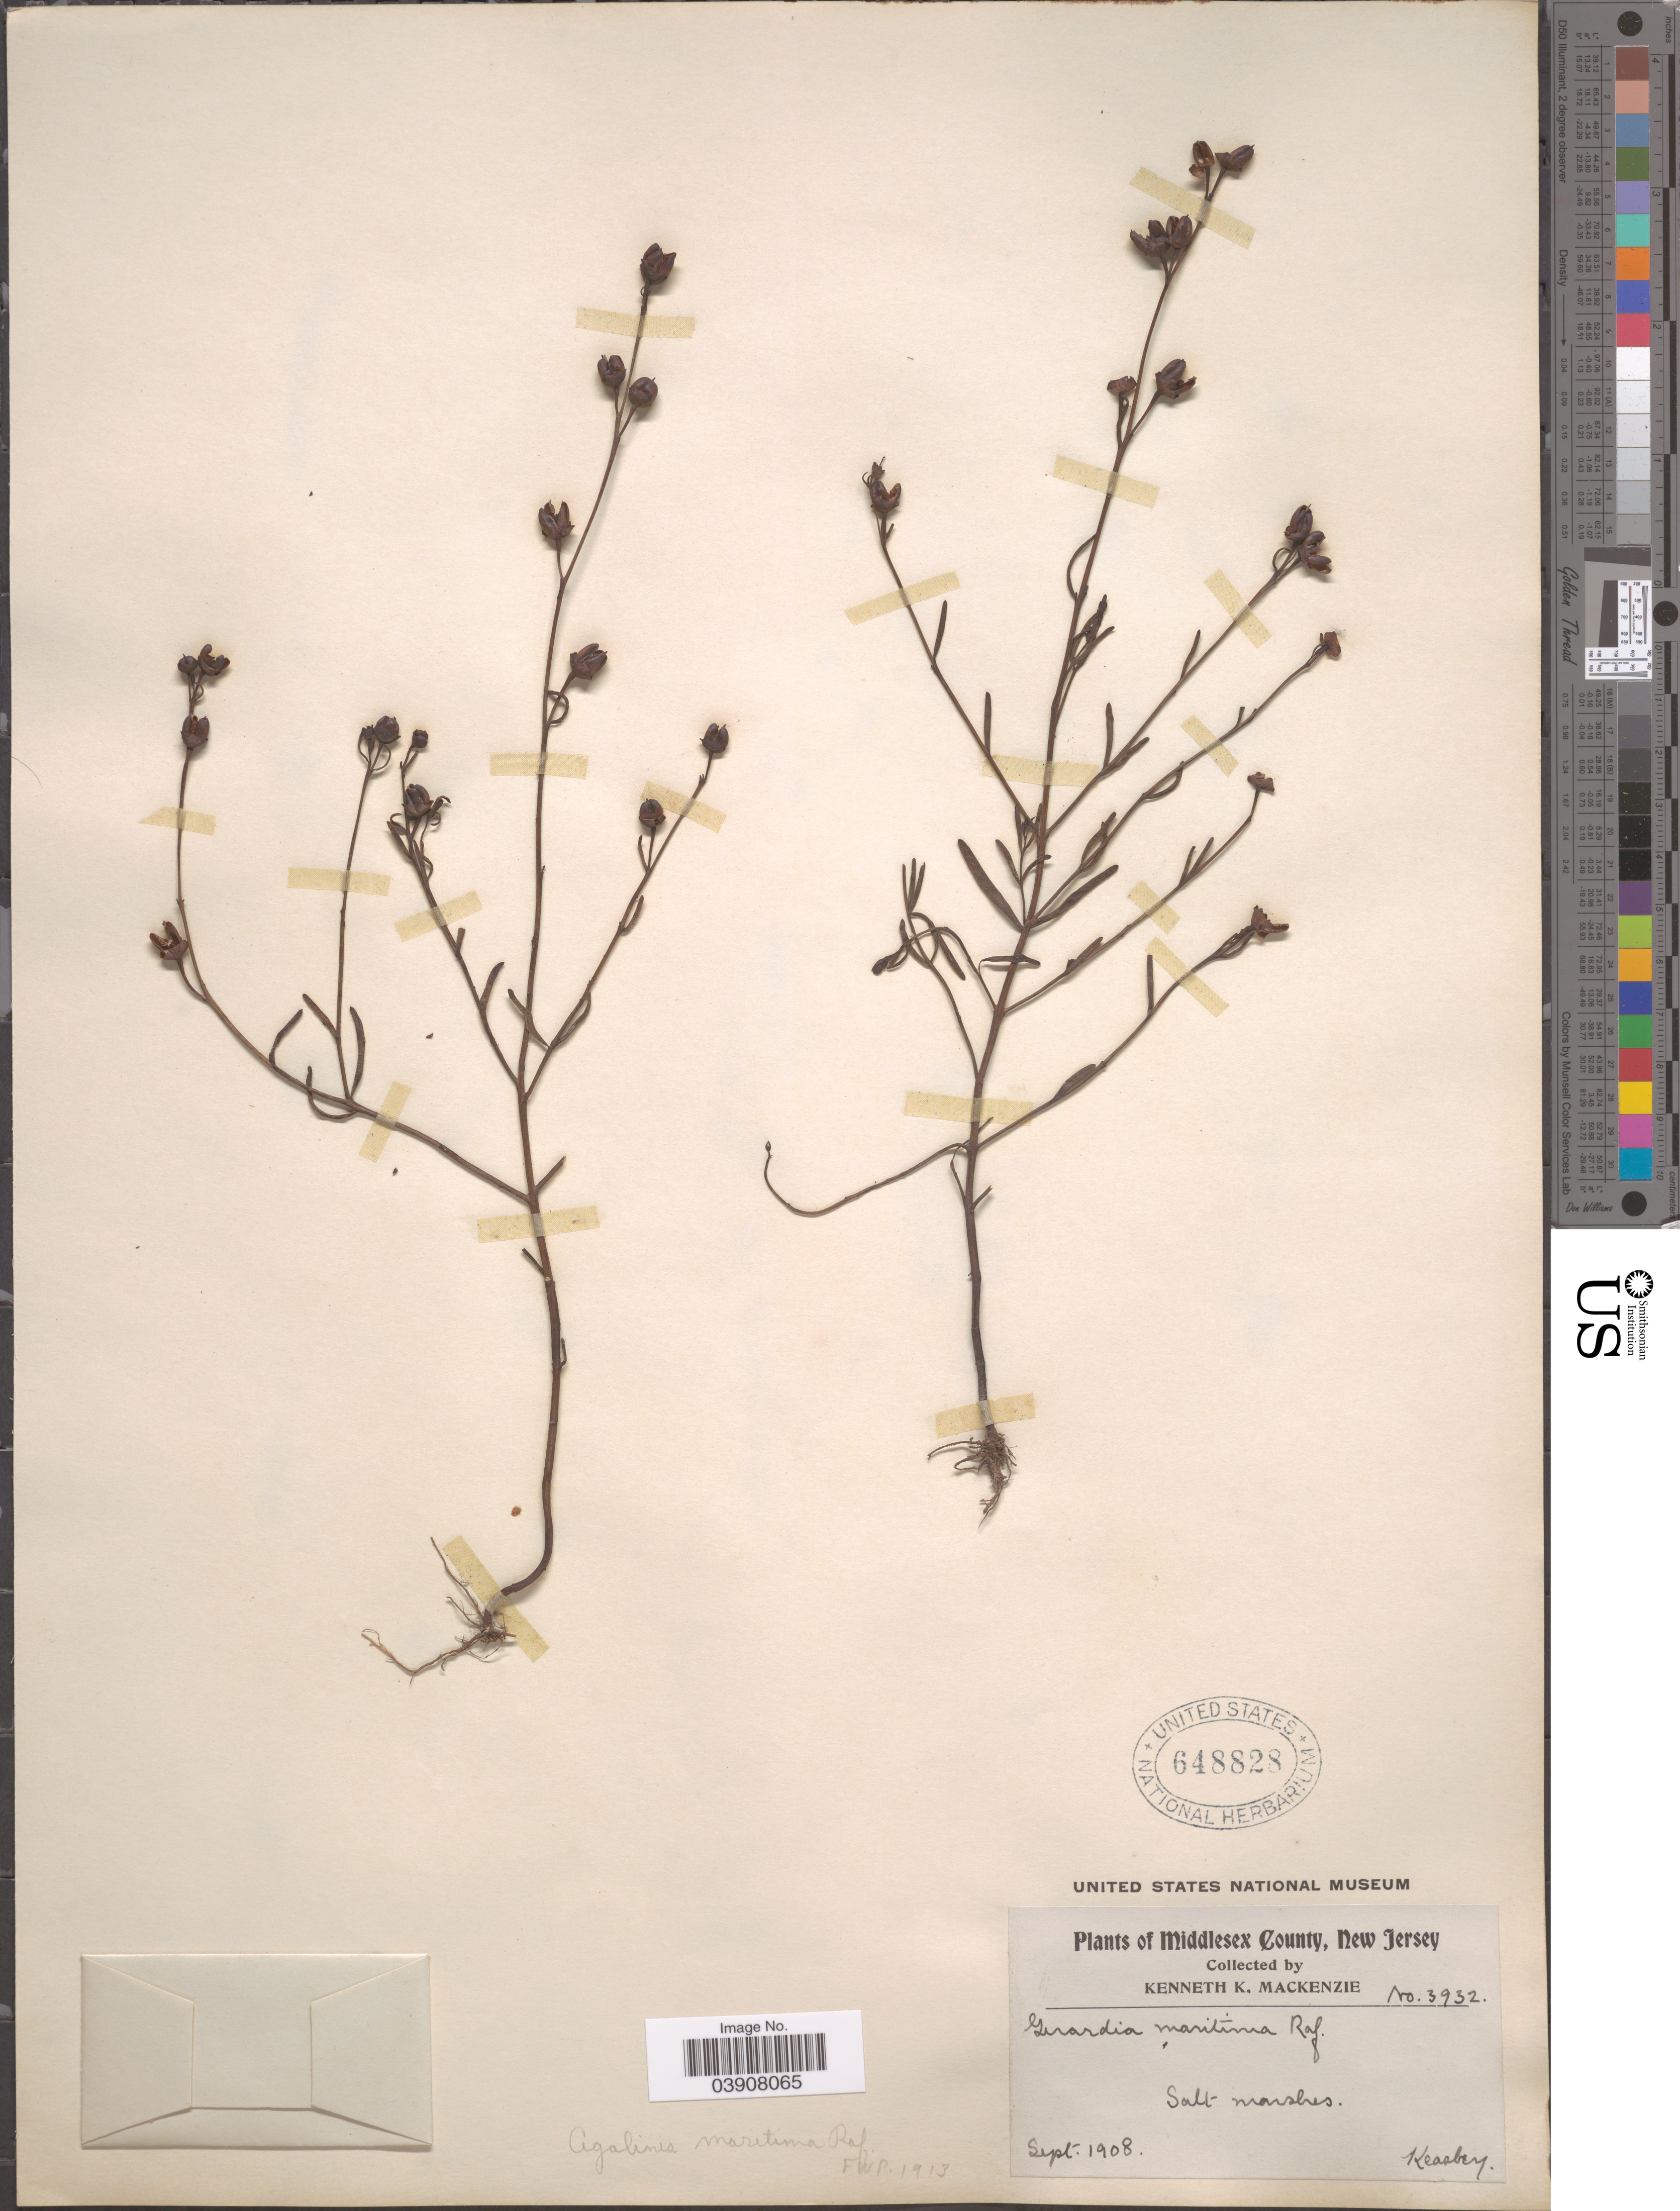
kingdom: Plantae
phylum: Tracheophyta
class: Magnoliopsida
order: Lamiales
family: Orobanchaceae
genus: Agalinis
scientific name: Agalinis maritima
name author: (Raf.) Raf.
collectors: K. K. Mackenzie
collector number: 3932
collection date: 1908-09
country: United States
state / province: New Jersey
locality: Middlesex County. Keasbey.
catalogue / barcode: US 648828